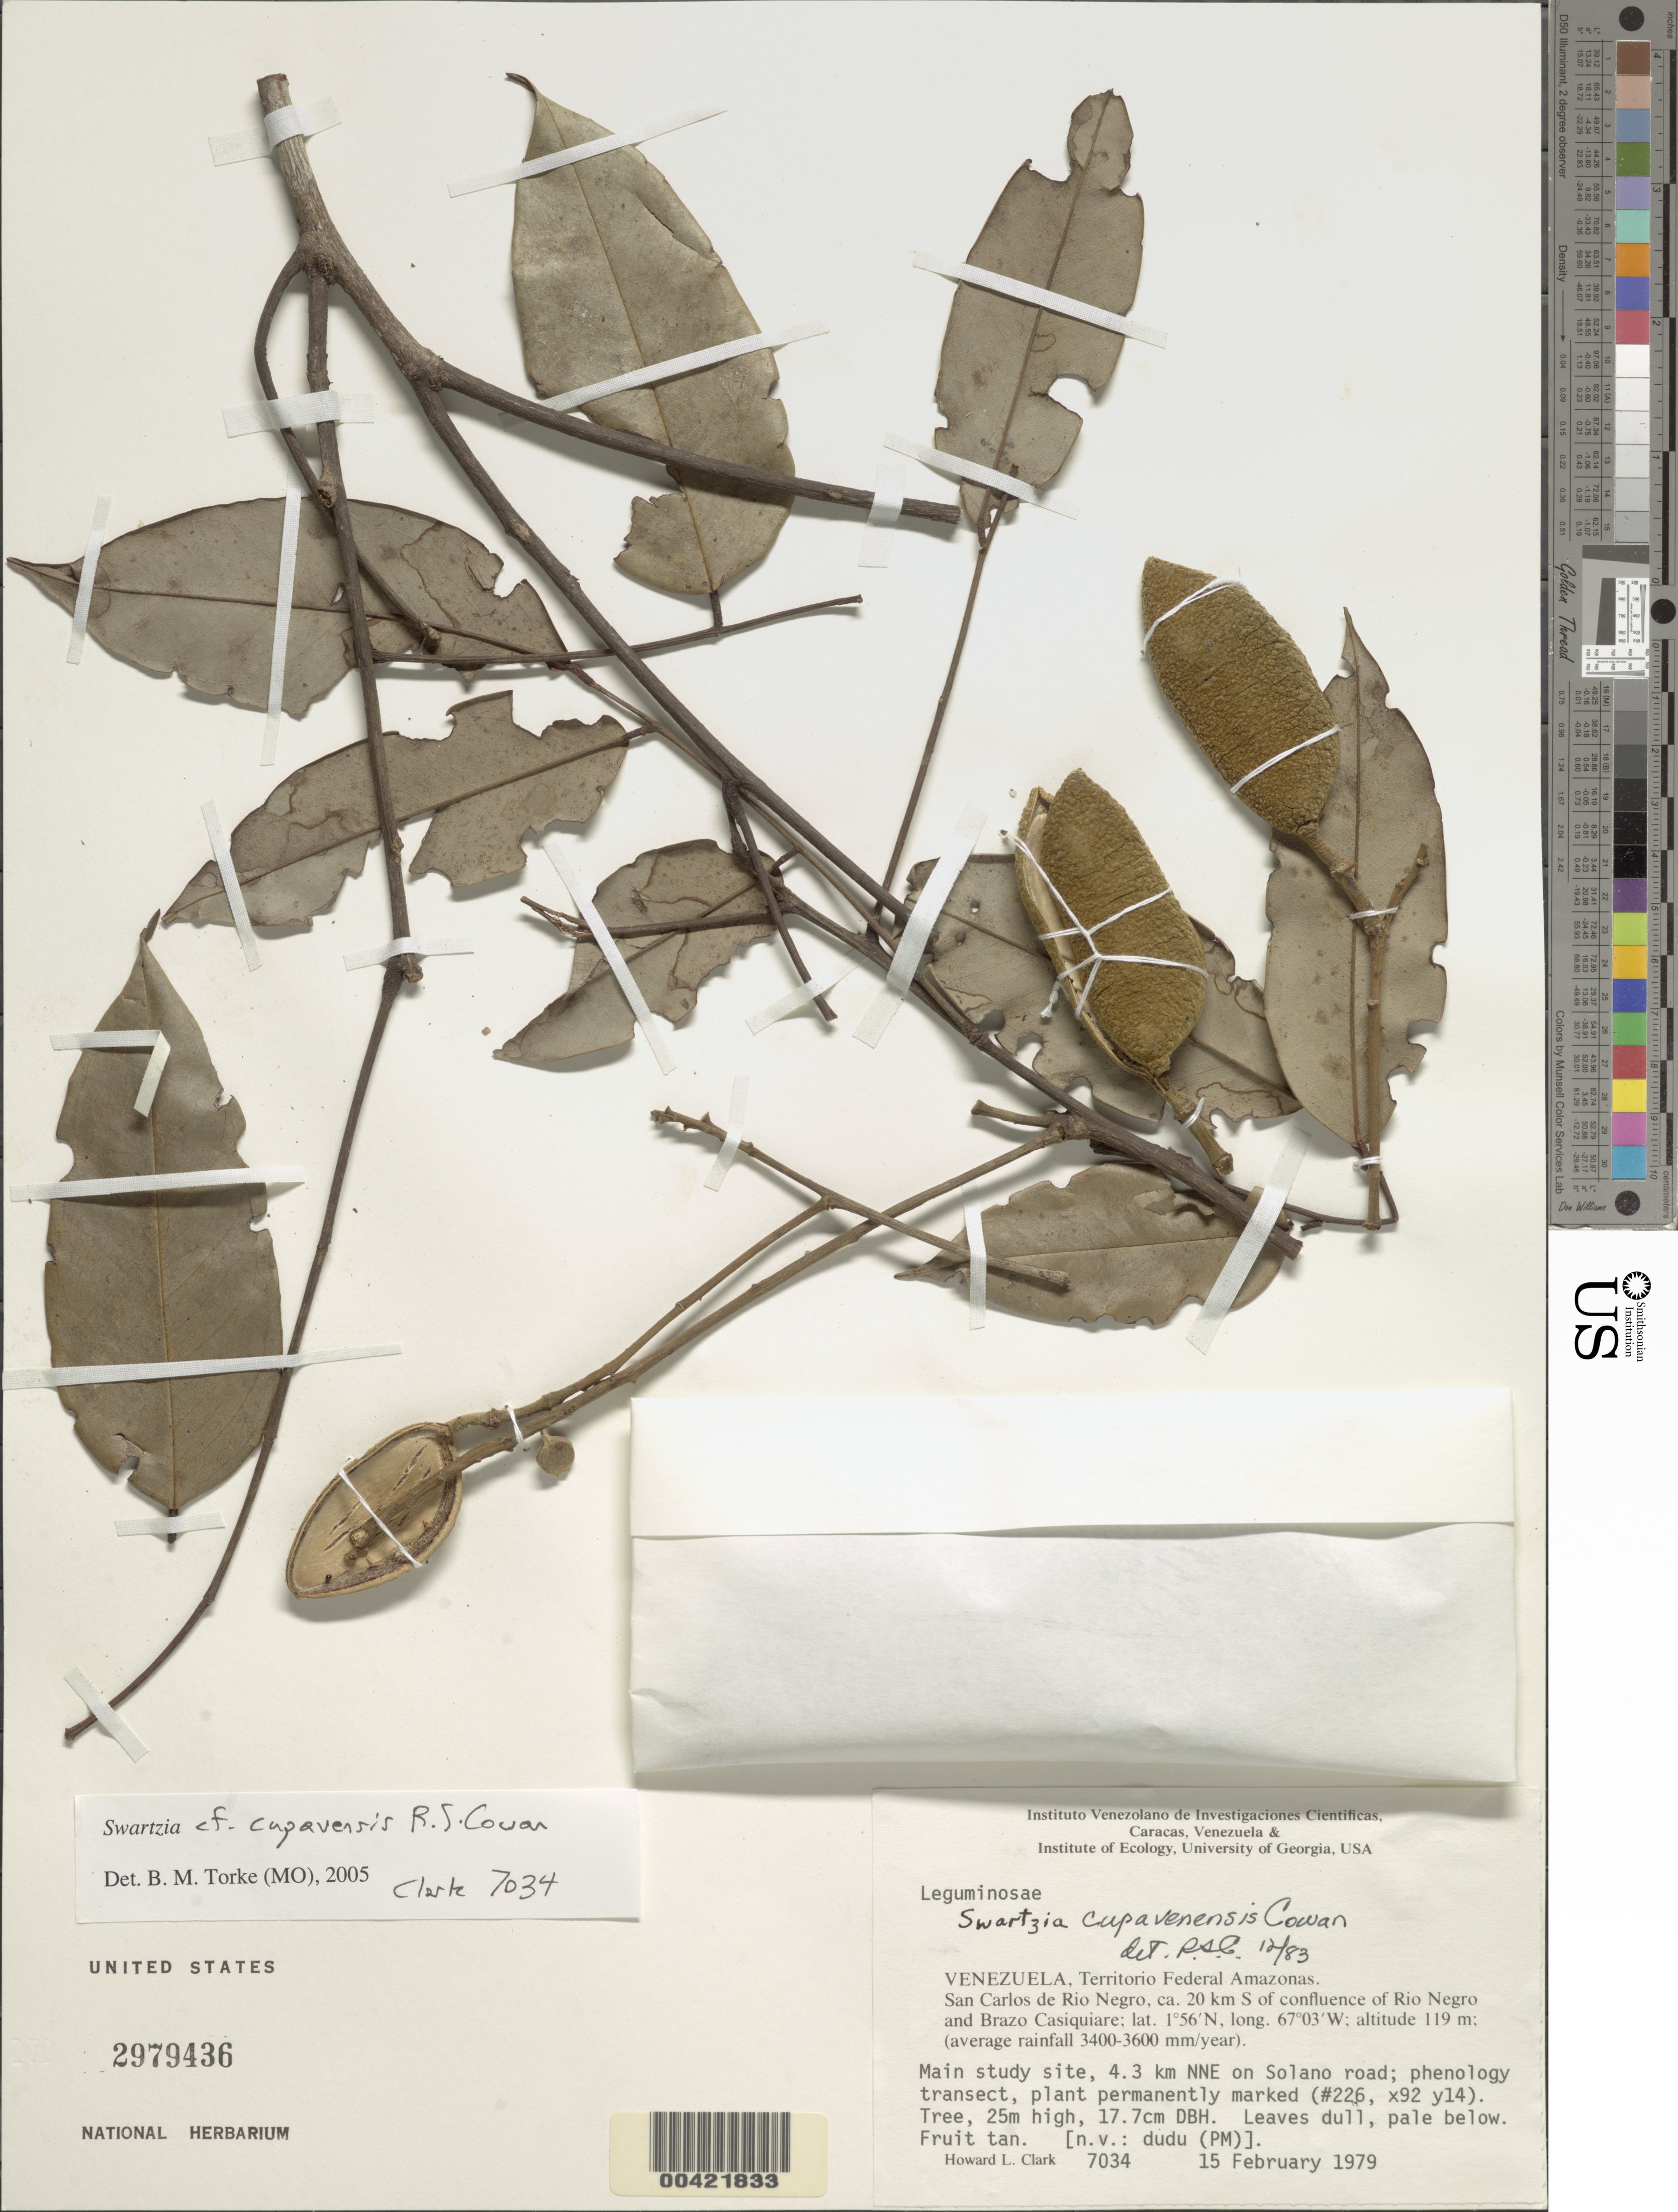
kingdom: Plantae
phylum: Tracheophyta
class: Magnoliopsida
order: Fabales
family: Fabaceae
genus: Swartzia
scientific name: Swartzia cupavenensis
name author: R.S. Cowan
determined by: Cowan, R. S.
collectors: H. L. Clark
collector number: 7034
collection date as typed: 15 Feb 1979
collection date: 1979-02-15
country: Venezuela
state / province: Amazonas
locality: San carlos de rio negro; 20 km s of confluence of rio negro and brazo casiquiare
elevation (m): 119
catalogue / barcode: US 2979436